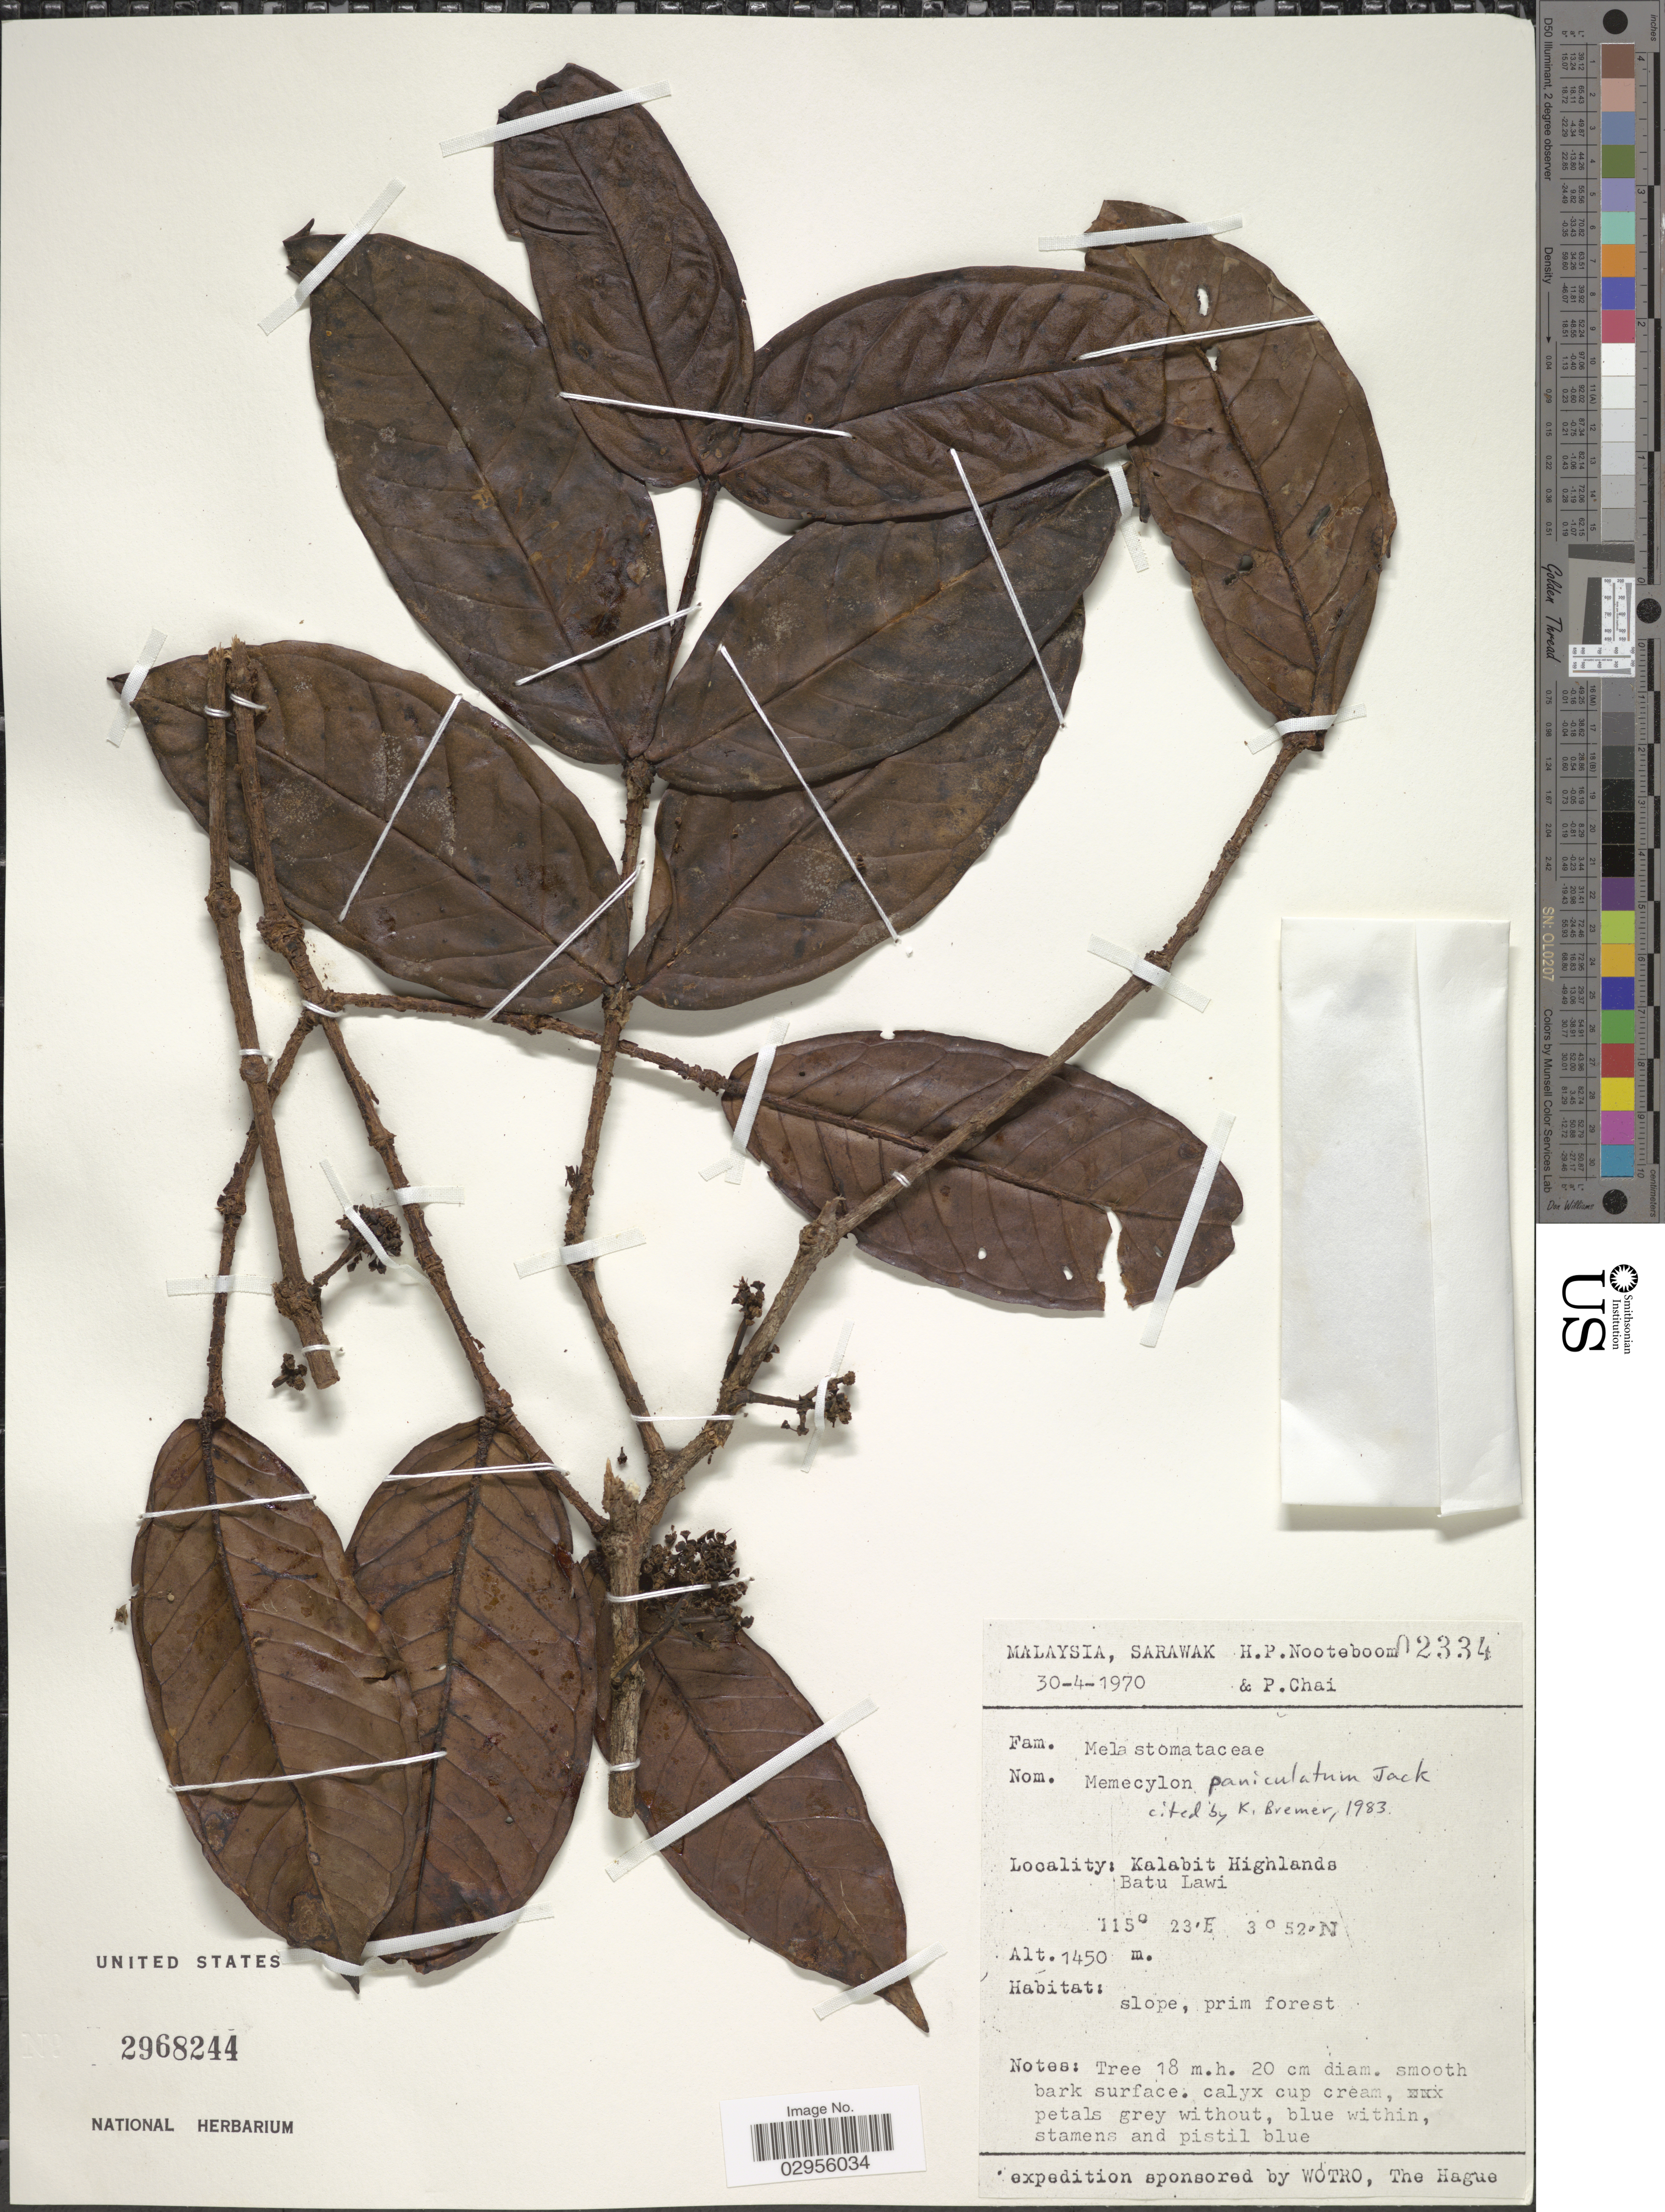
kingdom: Plantae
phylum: Tracheophyta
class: Magnoliopsida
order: Myrtales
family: Melastomataceae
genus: Memecylon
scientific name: Memecylon paniculatum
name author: Jack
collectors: H. P. Nooteboom & P. Chai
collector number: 02334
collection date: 1970-04-30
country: Malaysia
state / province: Sarawak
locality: Kalabit Highlands. Batu Lawi.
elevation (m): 1450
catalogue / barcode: US 2968244